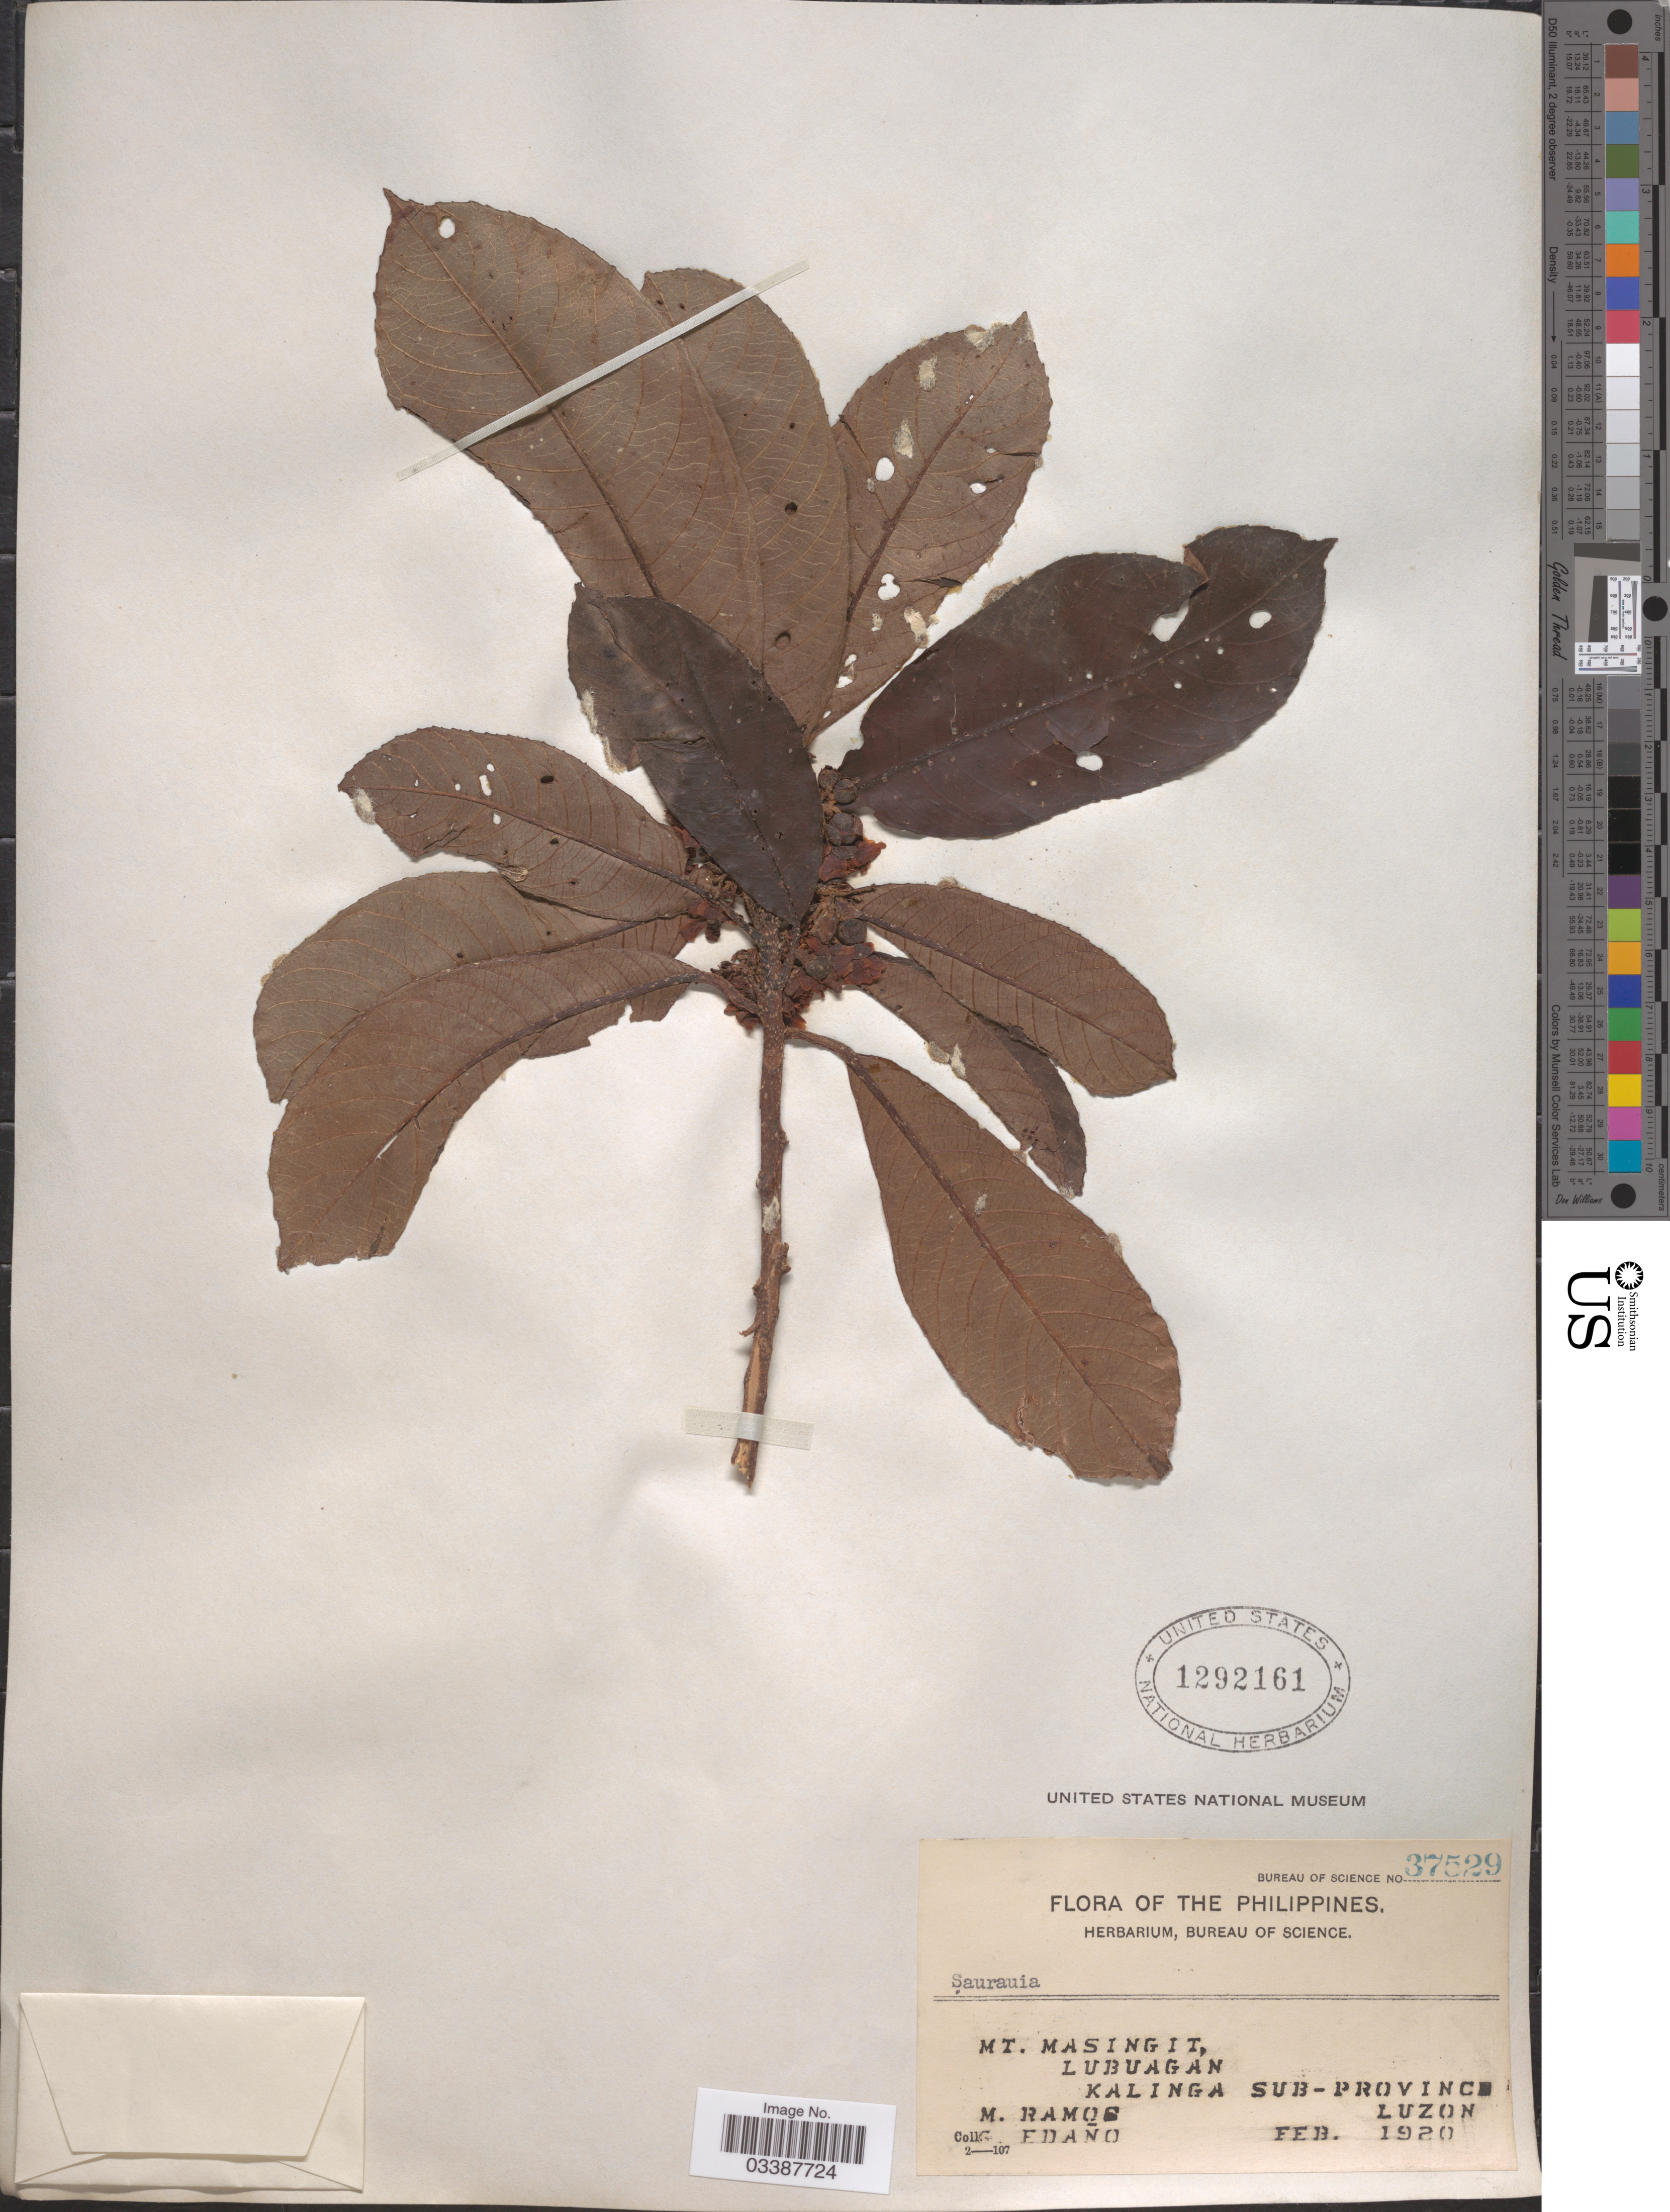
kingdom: Plantae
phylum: Tracheophyta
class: Magnoliopsida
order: Ericales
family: Actinidiaceae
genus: Saurauia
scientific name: Saurauia sp.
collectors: M. Ramos & G. Edaño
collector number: Bureau of Science 37529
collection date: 1920-02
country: Philippines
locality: Mt. Masingit, Lubuagan. Kalinga Sub-province. Luzon.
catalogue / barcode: US 1292161